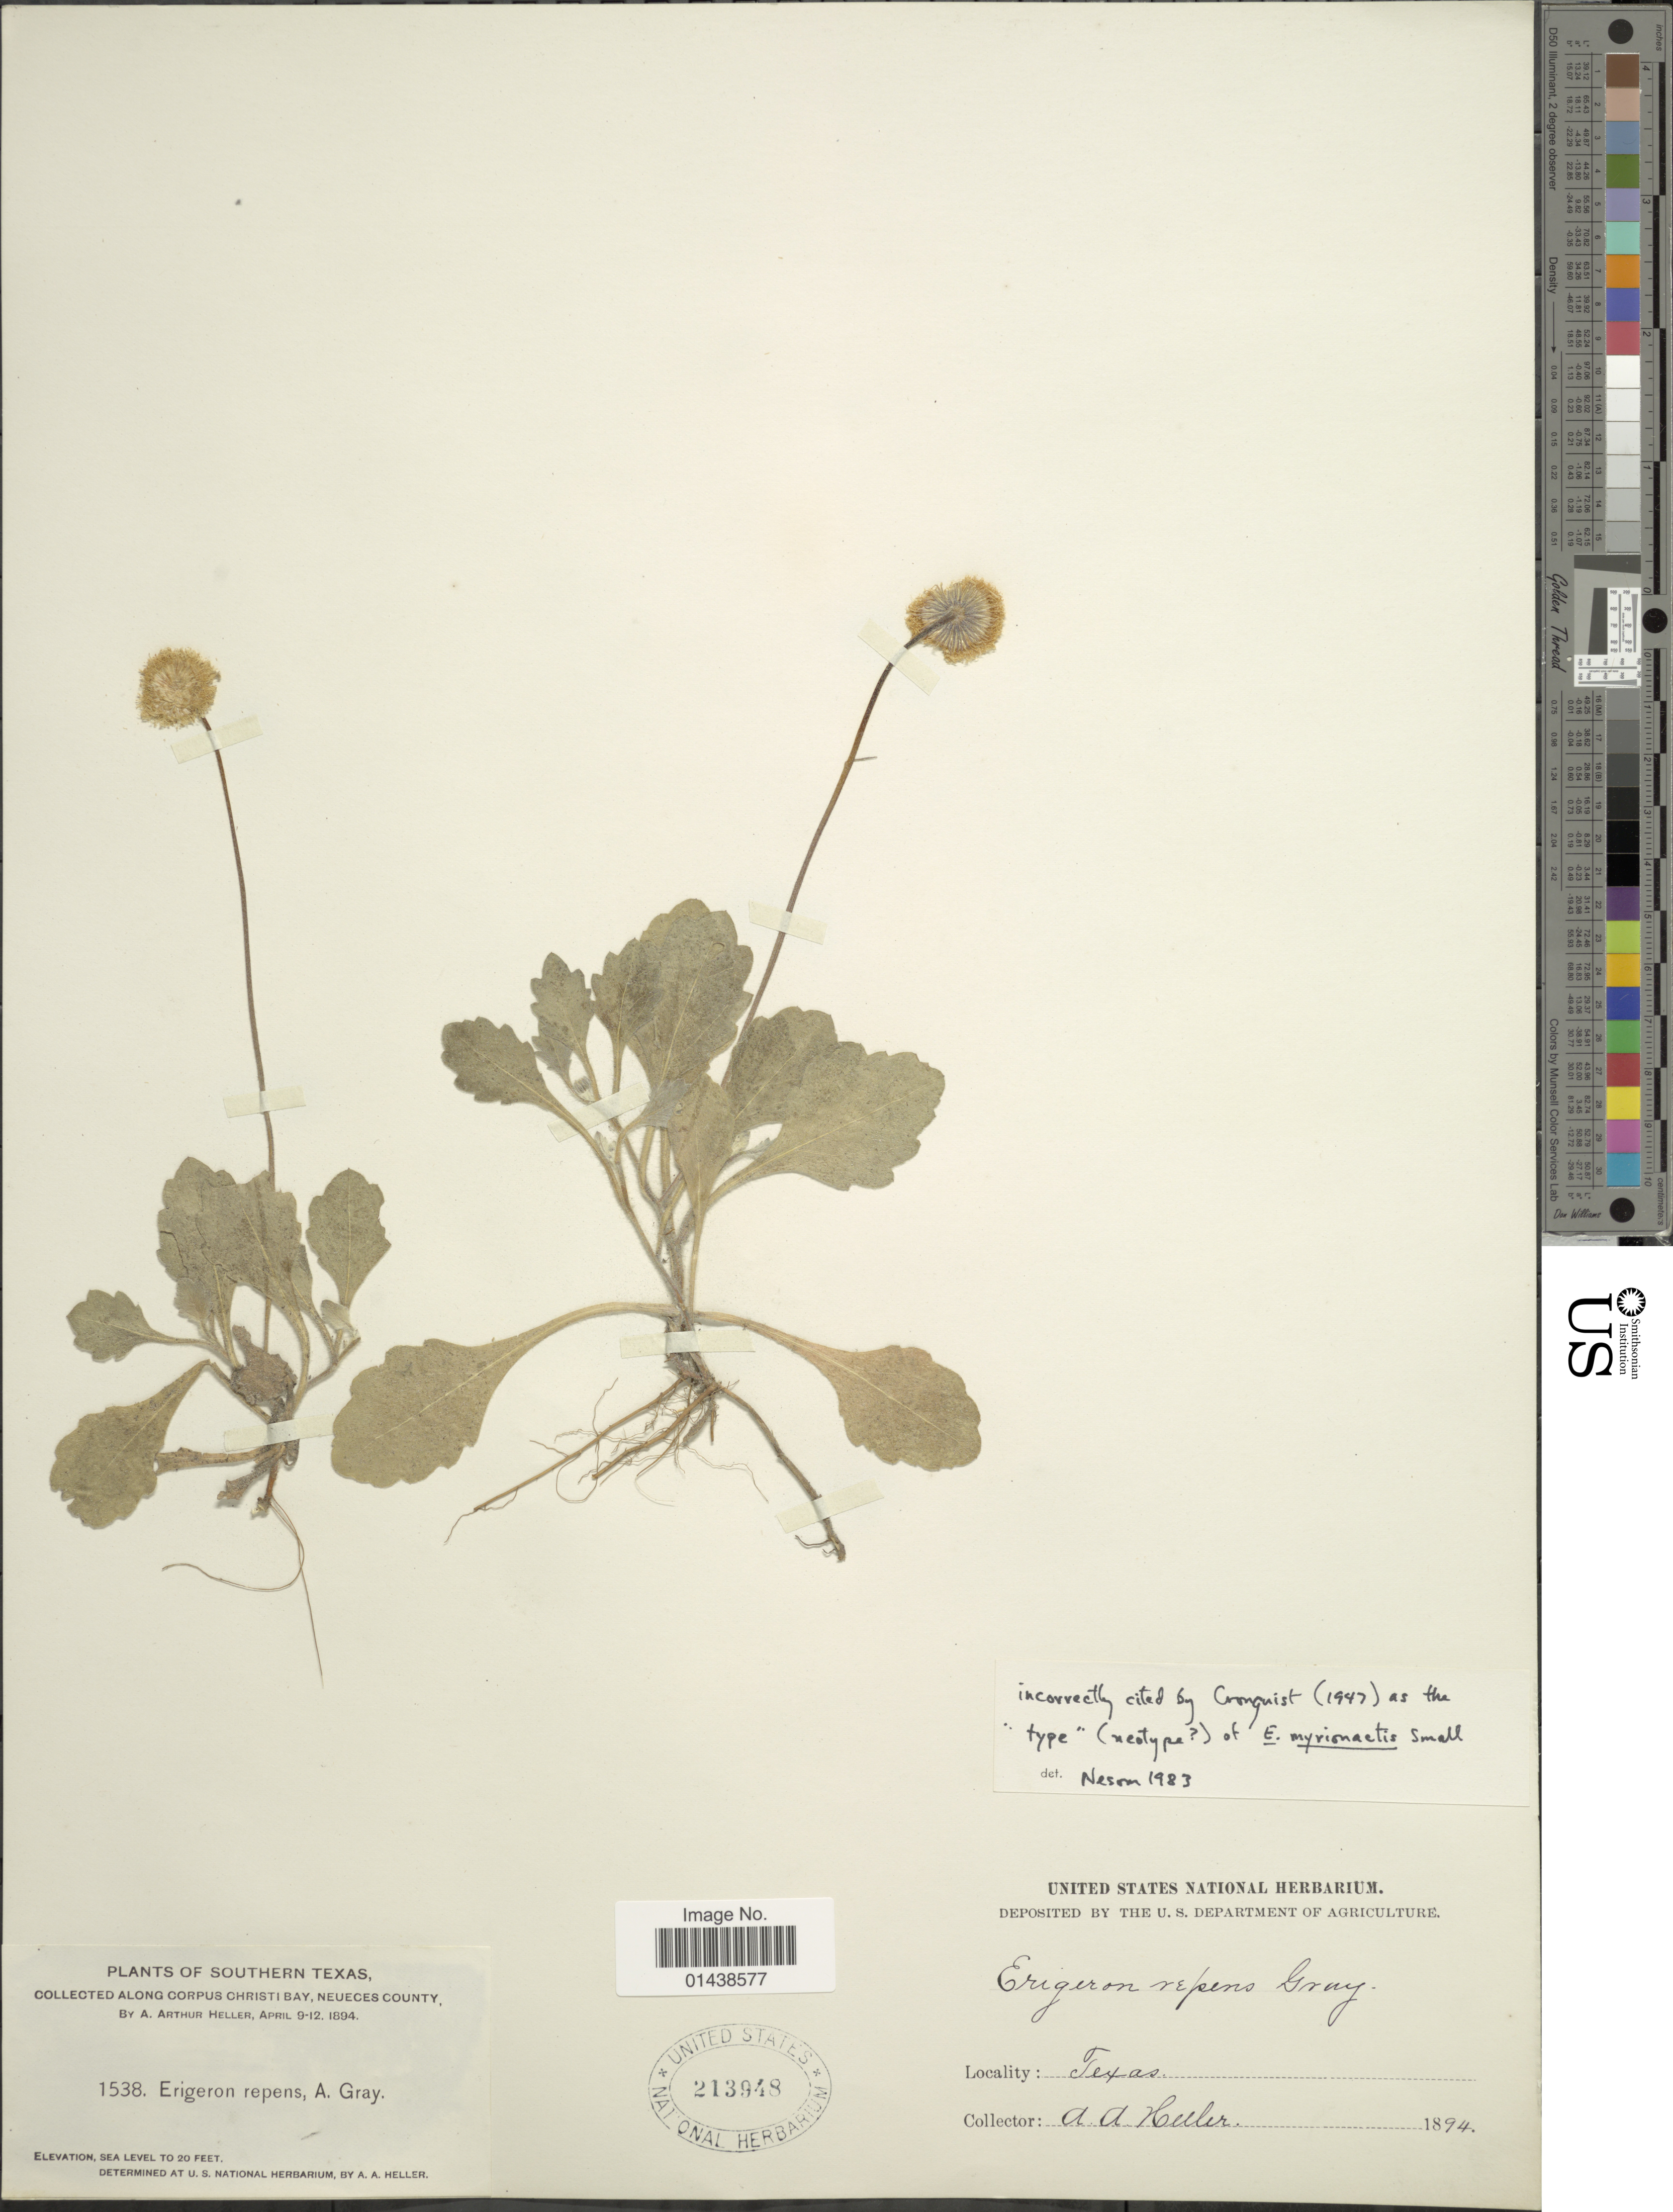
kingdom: Plantae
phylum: Tracheophyta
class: Magnoliopsida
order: Asterales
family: Asteraceae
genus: Erigeron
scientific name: Erigeron myrionactis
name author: Small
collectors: A. A. Heller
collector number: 1538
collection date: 1894-04-09/1894-04-12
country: United States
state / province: Texas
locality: Southern Texas. Along Corpus Christi Bay, Neueces County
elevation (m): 6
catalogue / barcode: US 213948